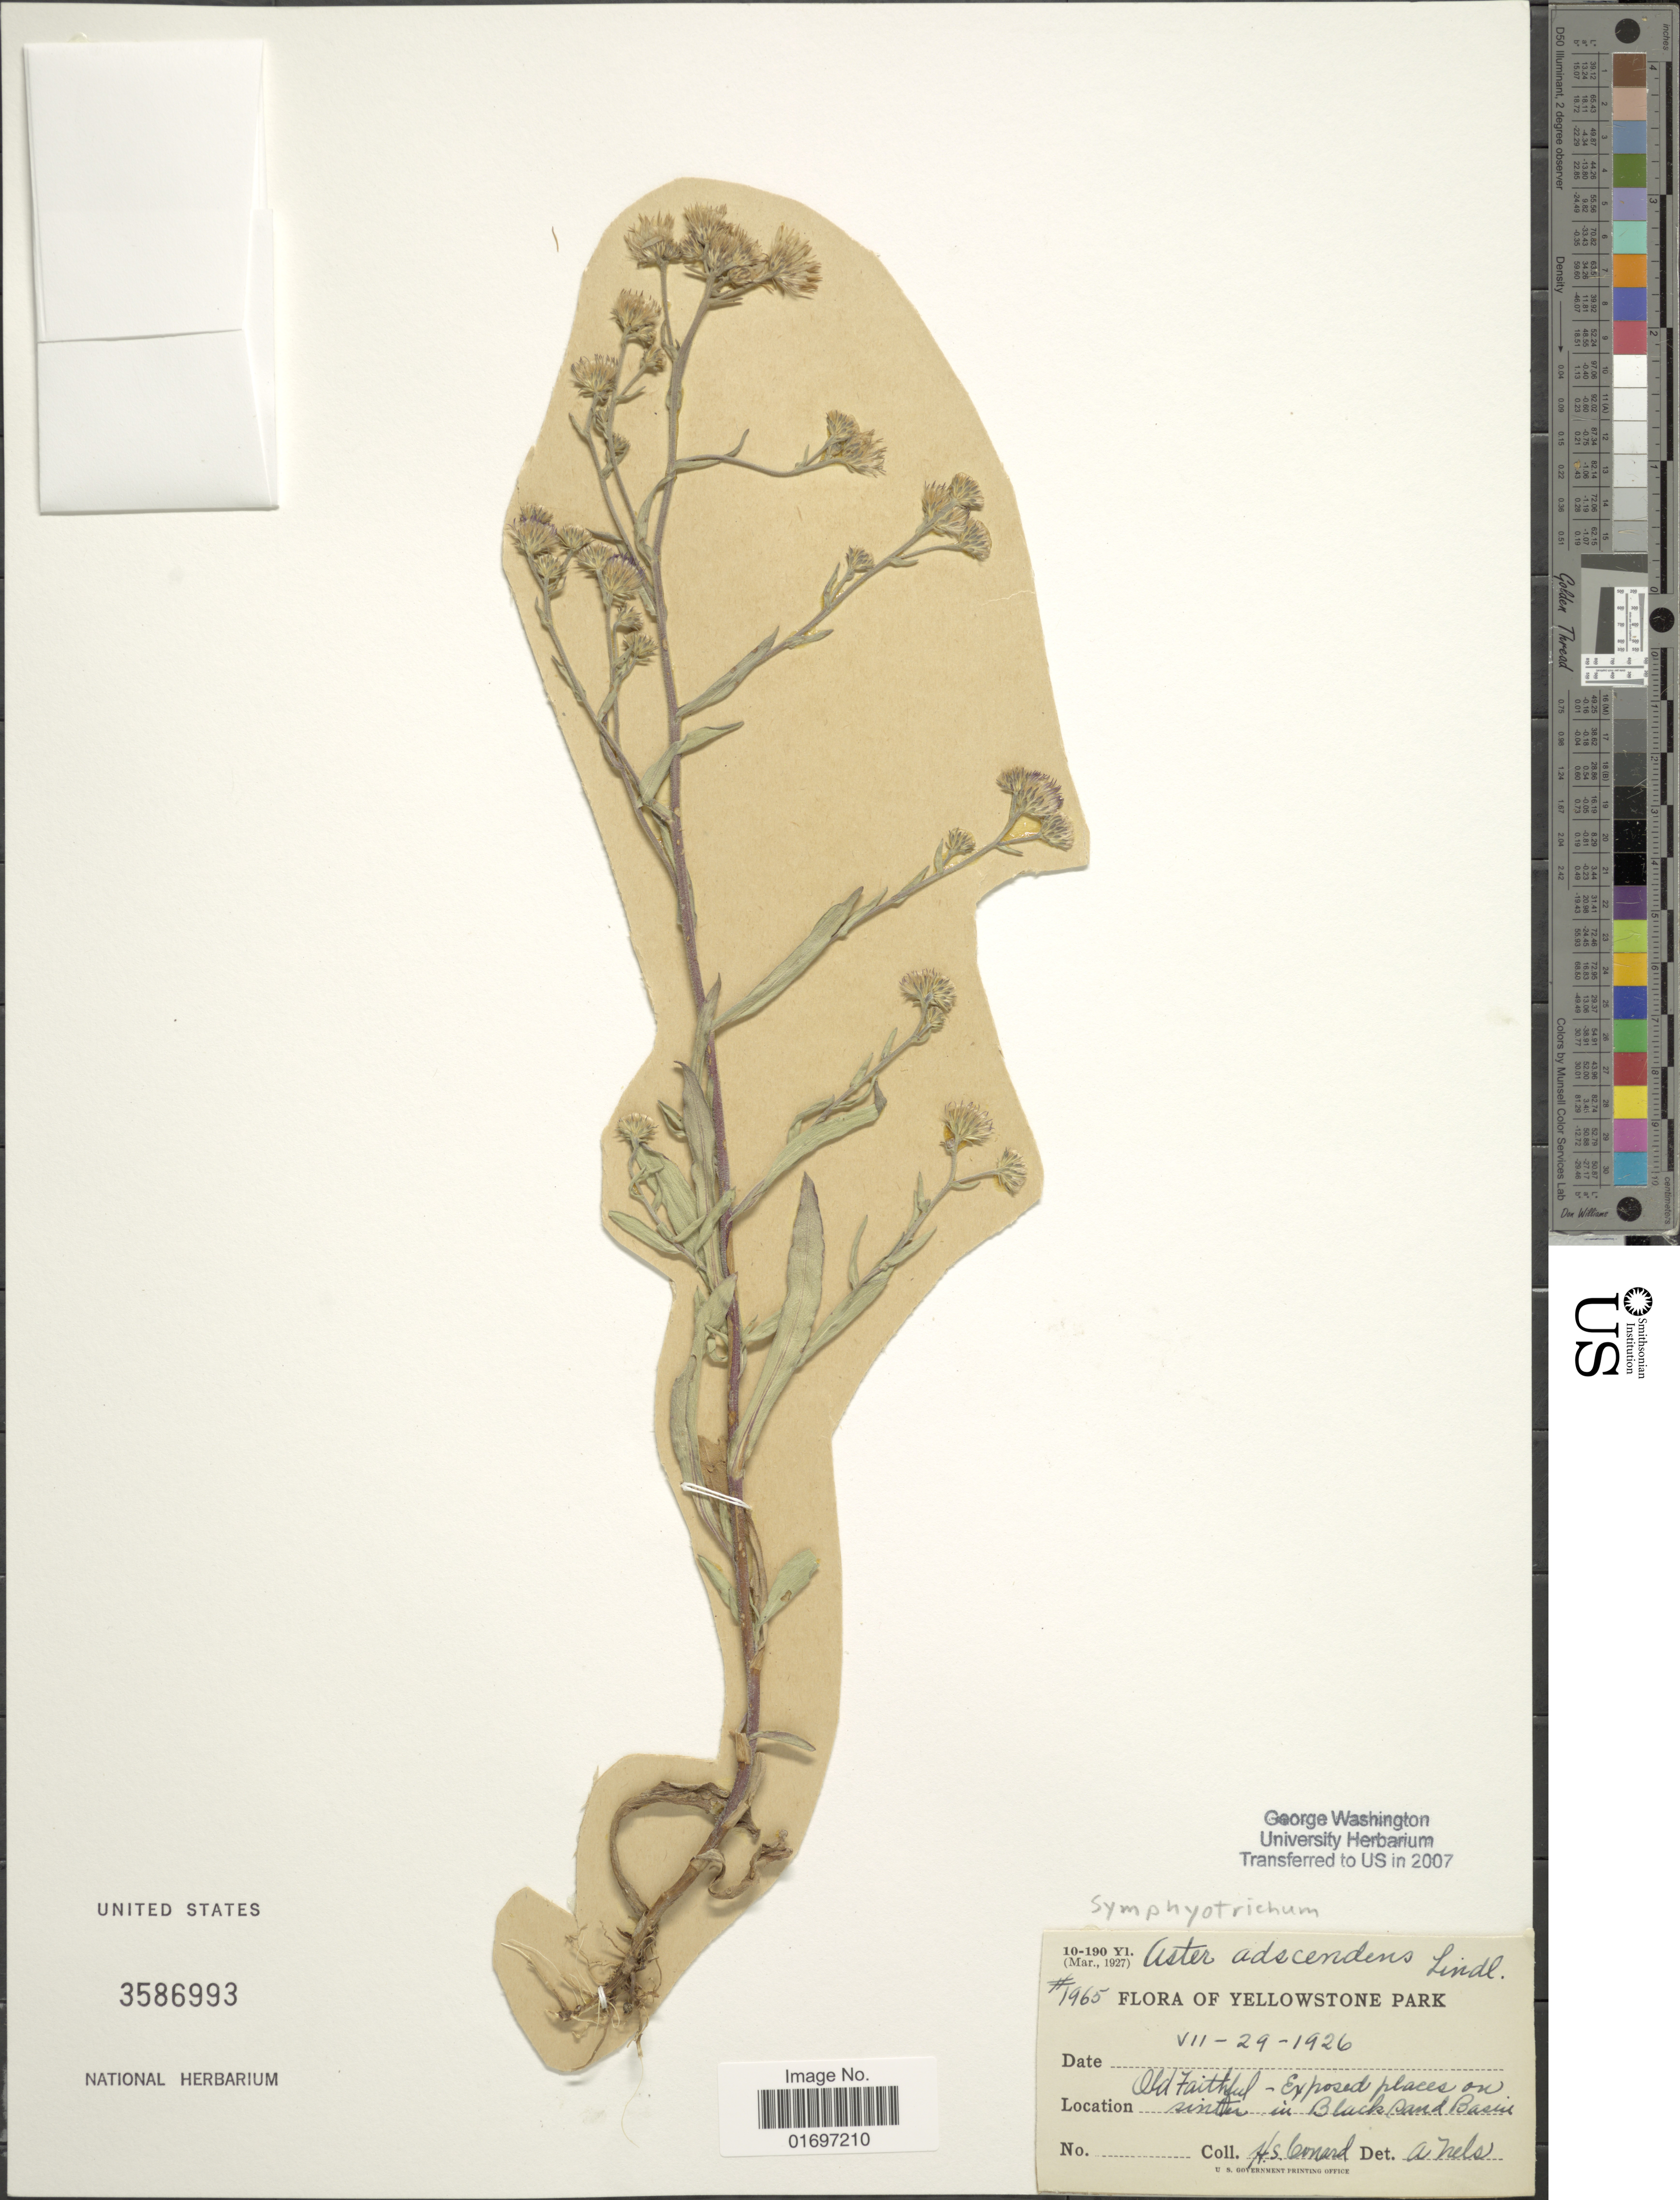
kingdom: Plantae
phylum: Tracheophyta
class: Magnoliopsida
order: Asterales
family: Asteraceae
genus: Symphyotrichum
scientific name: Symphyotrichum ascendens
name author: (Lindl.) G.L. Nesom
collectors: H. S. Conard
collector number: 1965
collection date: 1926-07-29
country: United States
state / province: Wyoming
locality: Yellowstone Park. Old Faithful - Exposed places on sinter in Black Sand Basin.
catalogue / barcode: US 3586993